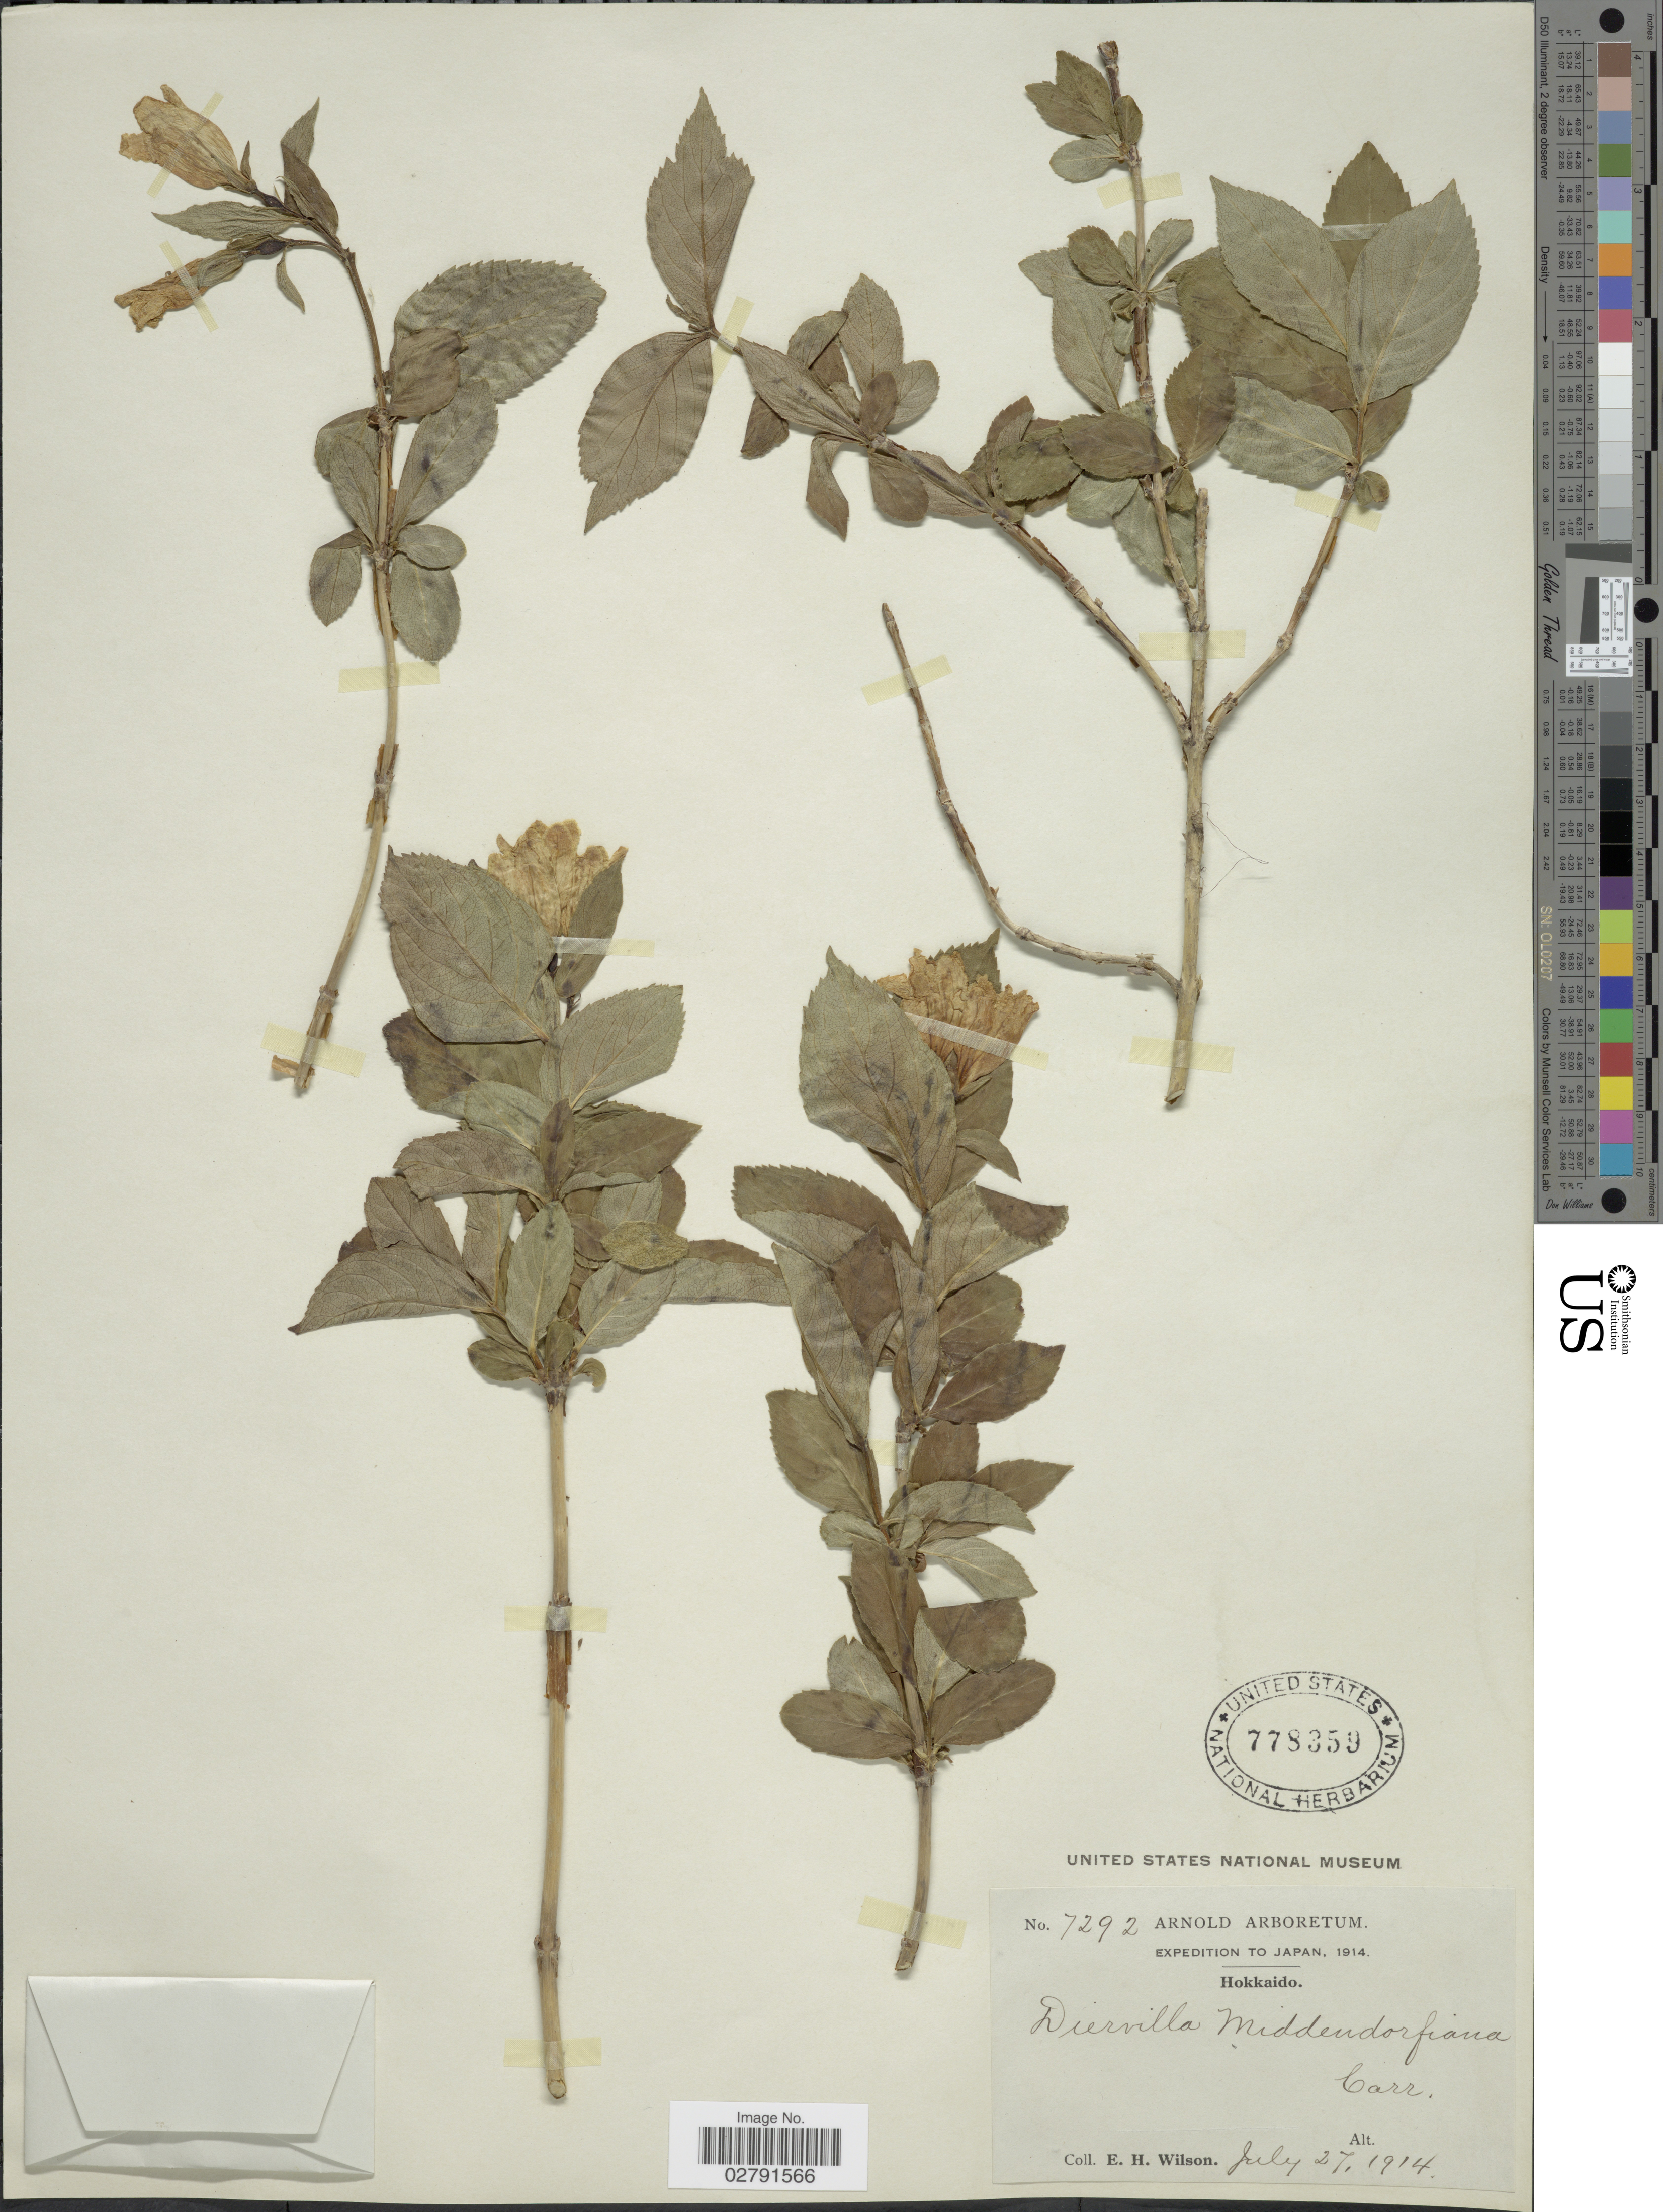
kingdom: Plantae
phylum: Tracheophyta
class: Magnoliopsida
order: Dipsacales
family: Caprifoliaceae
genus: Diervilla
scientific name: Diervilla middendorfiana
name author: Carrière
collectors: E. Wilson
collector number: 7292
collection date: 1914-07-27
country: Japan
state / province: Hokkaidō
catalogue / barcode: US 778359